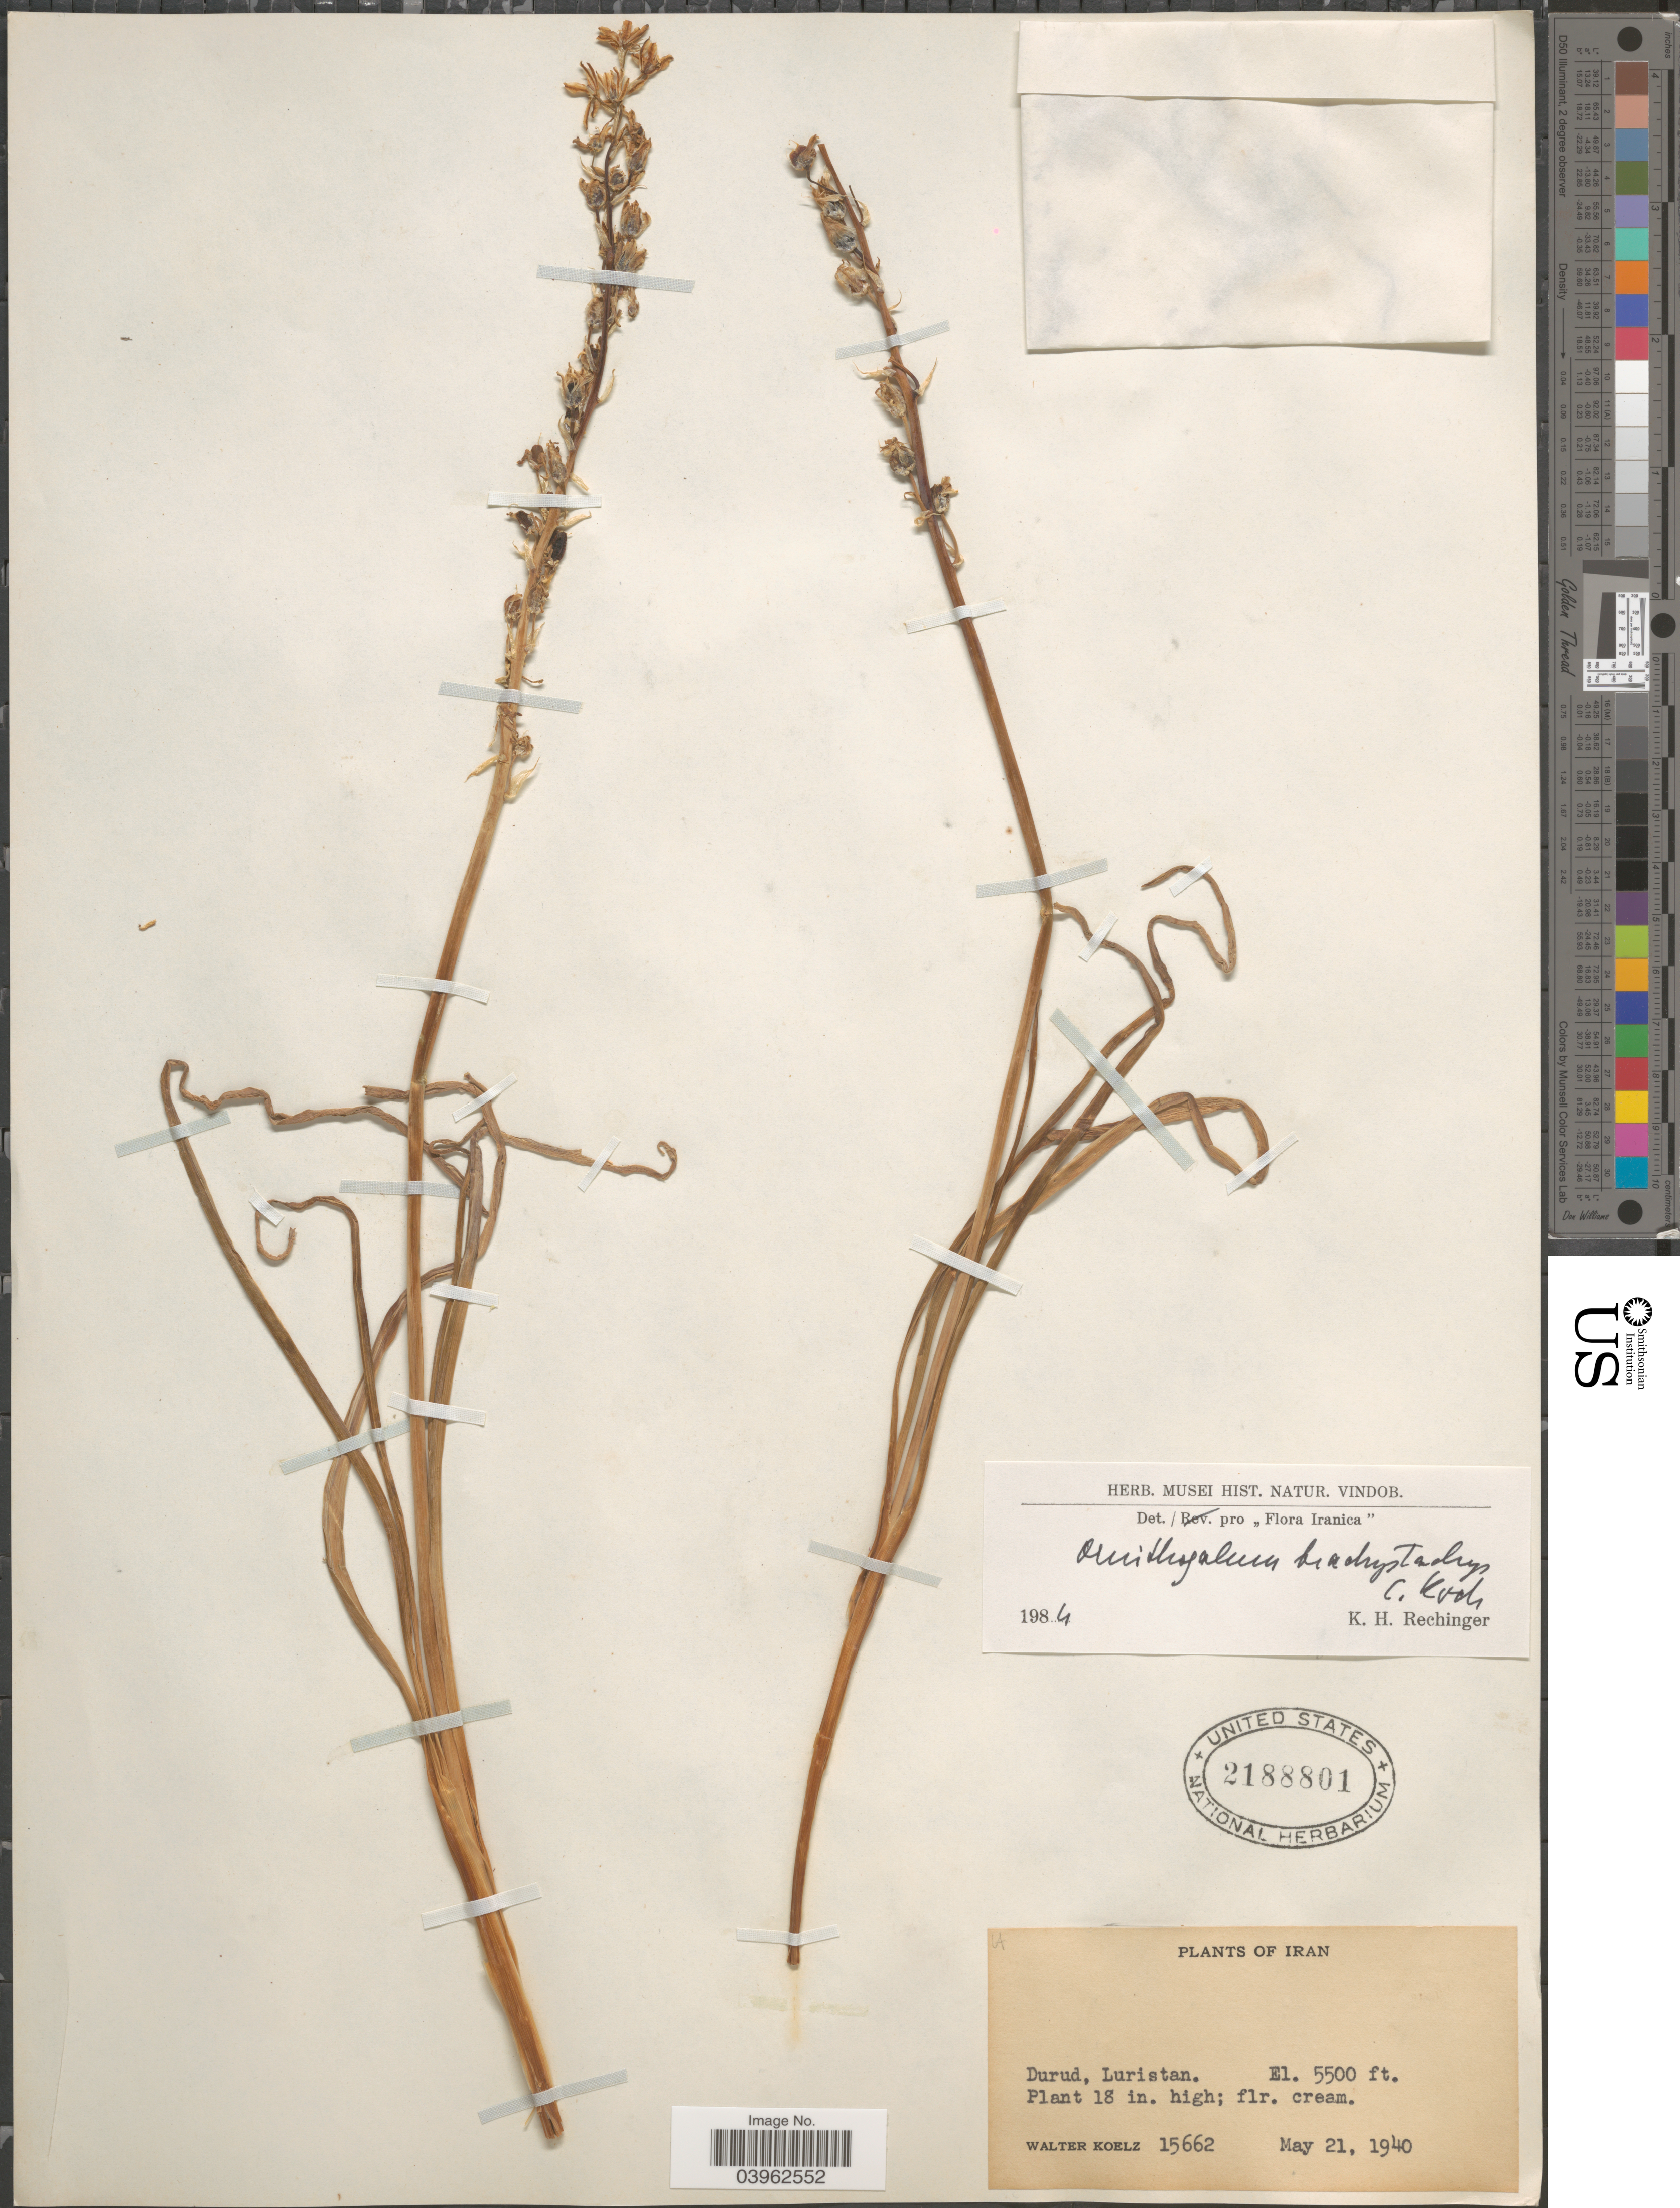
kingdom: Plantae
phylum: Tracheophyta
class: Liliopsida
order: Asparagales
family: Asparagaceae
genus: Ornithogalum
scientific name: Ornithogalum brachystachys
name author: K. Koch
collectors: W. N. Koelz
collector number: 15662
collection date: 1940-05-21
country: Iran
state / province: Lorestan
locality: Durud, Luristan.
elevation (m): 1676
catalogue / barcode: US 2188801